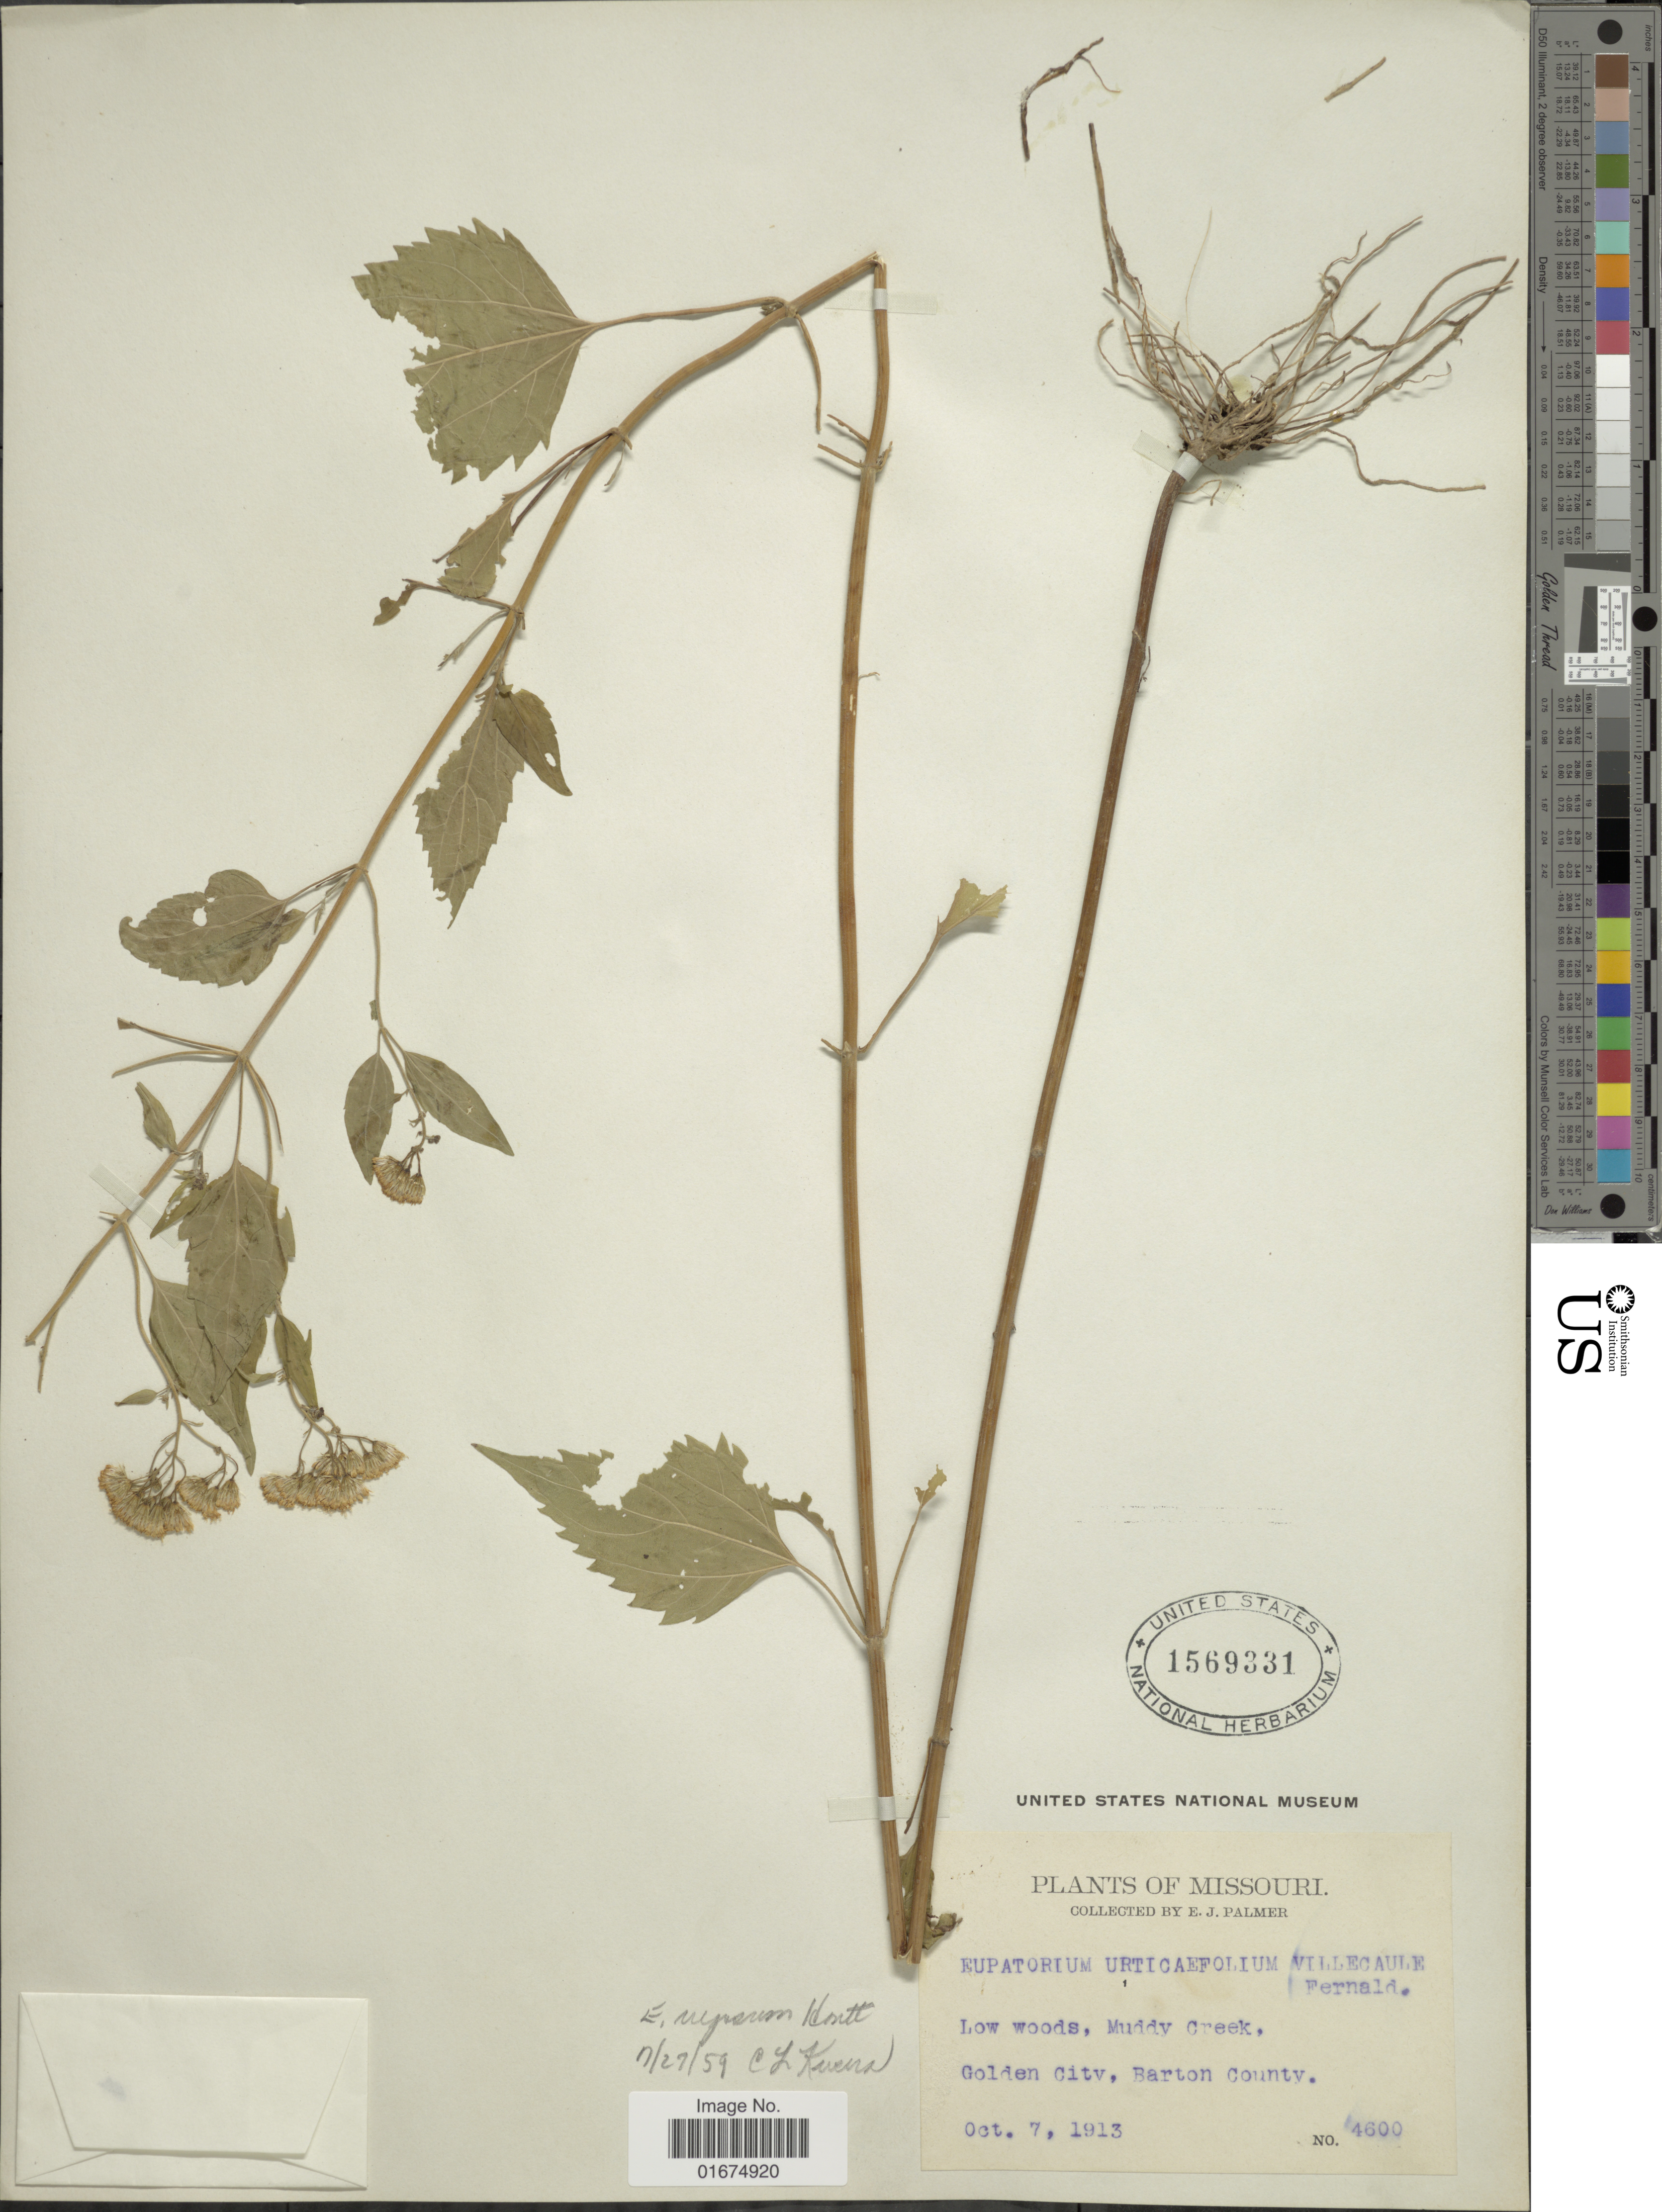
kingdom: Plantae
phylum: Tracheophyta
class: Magnoliopsida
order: Asterales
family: Asteraceae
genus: Ageratina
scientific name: Ageratina altissima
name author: (L.) R.M. King & H. Rob.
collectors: E. J. Palmer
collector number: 4600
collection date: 1913-10-07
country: United States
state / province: Missouri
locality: Low woods, muddy creek, Golden City, Barton County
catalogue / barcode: US 1569331